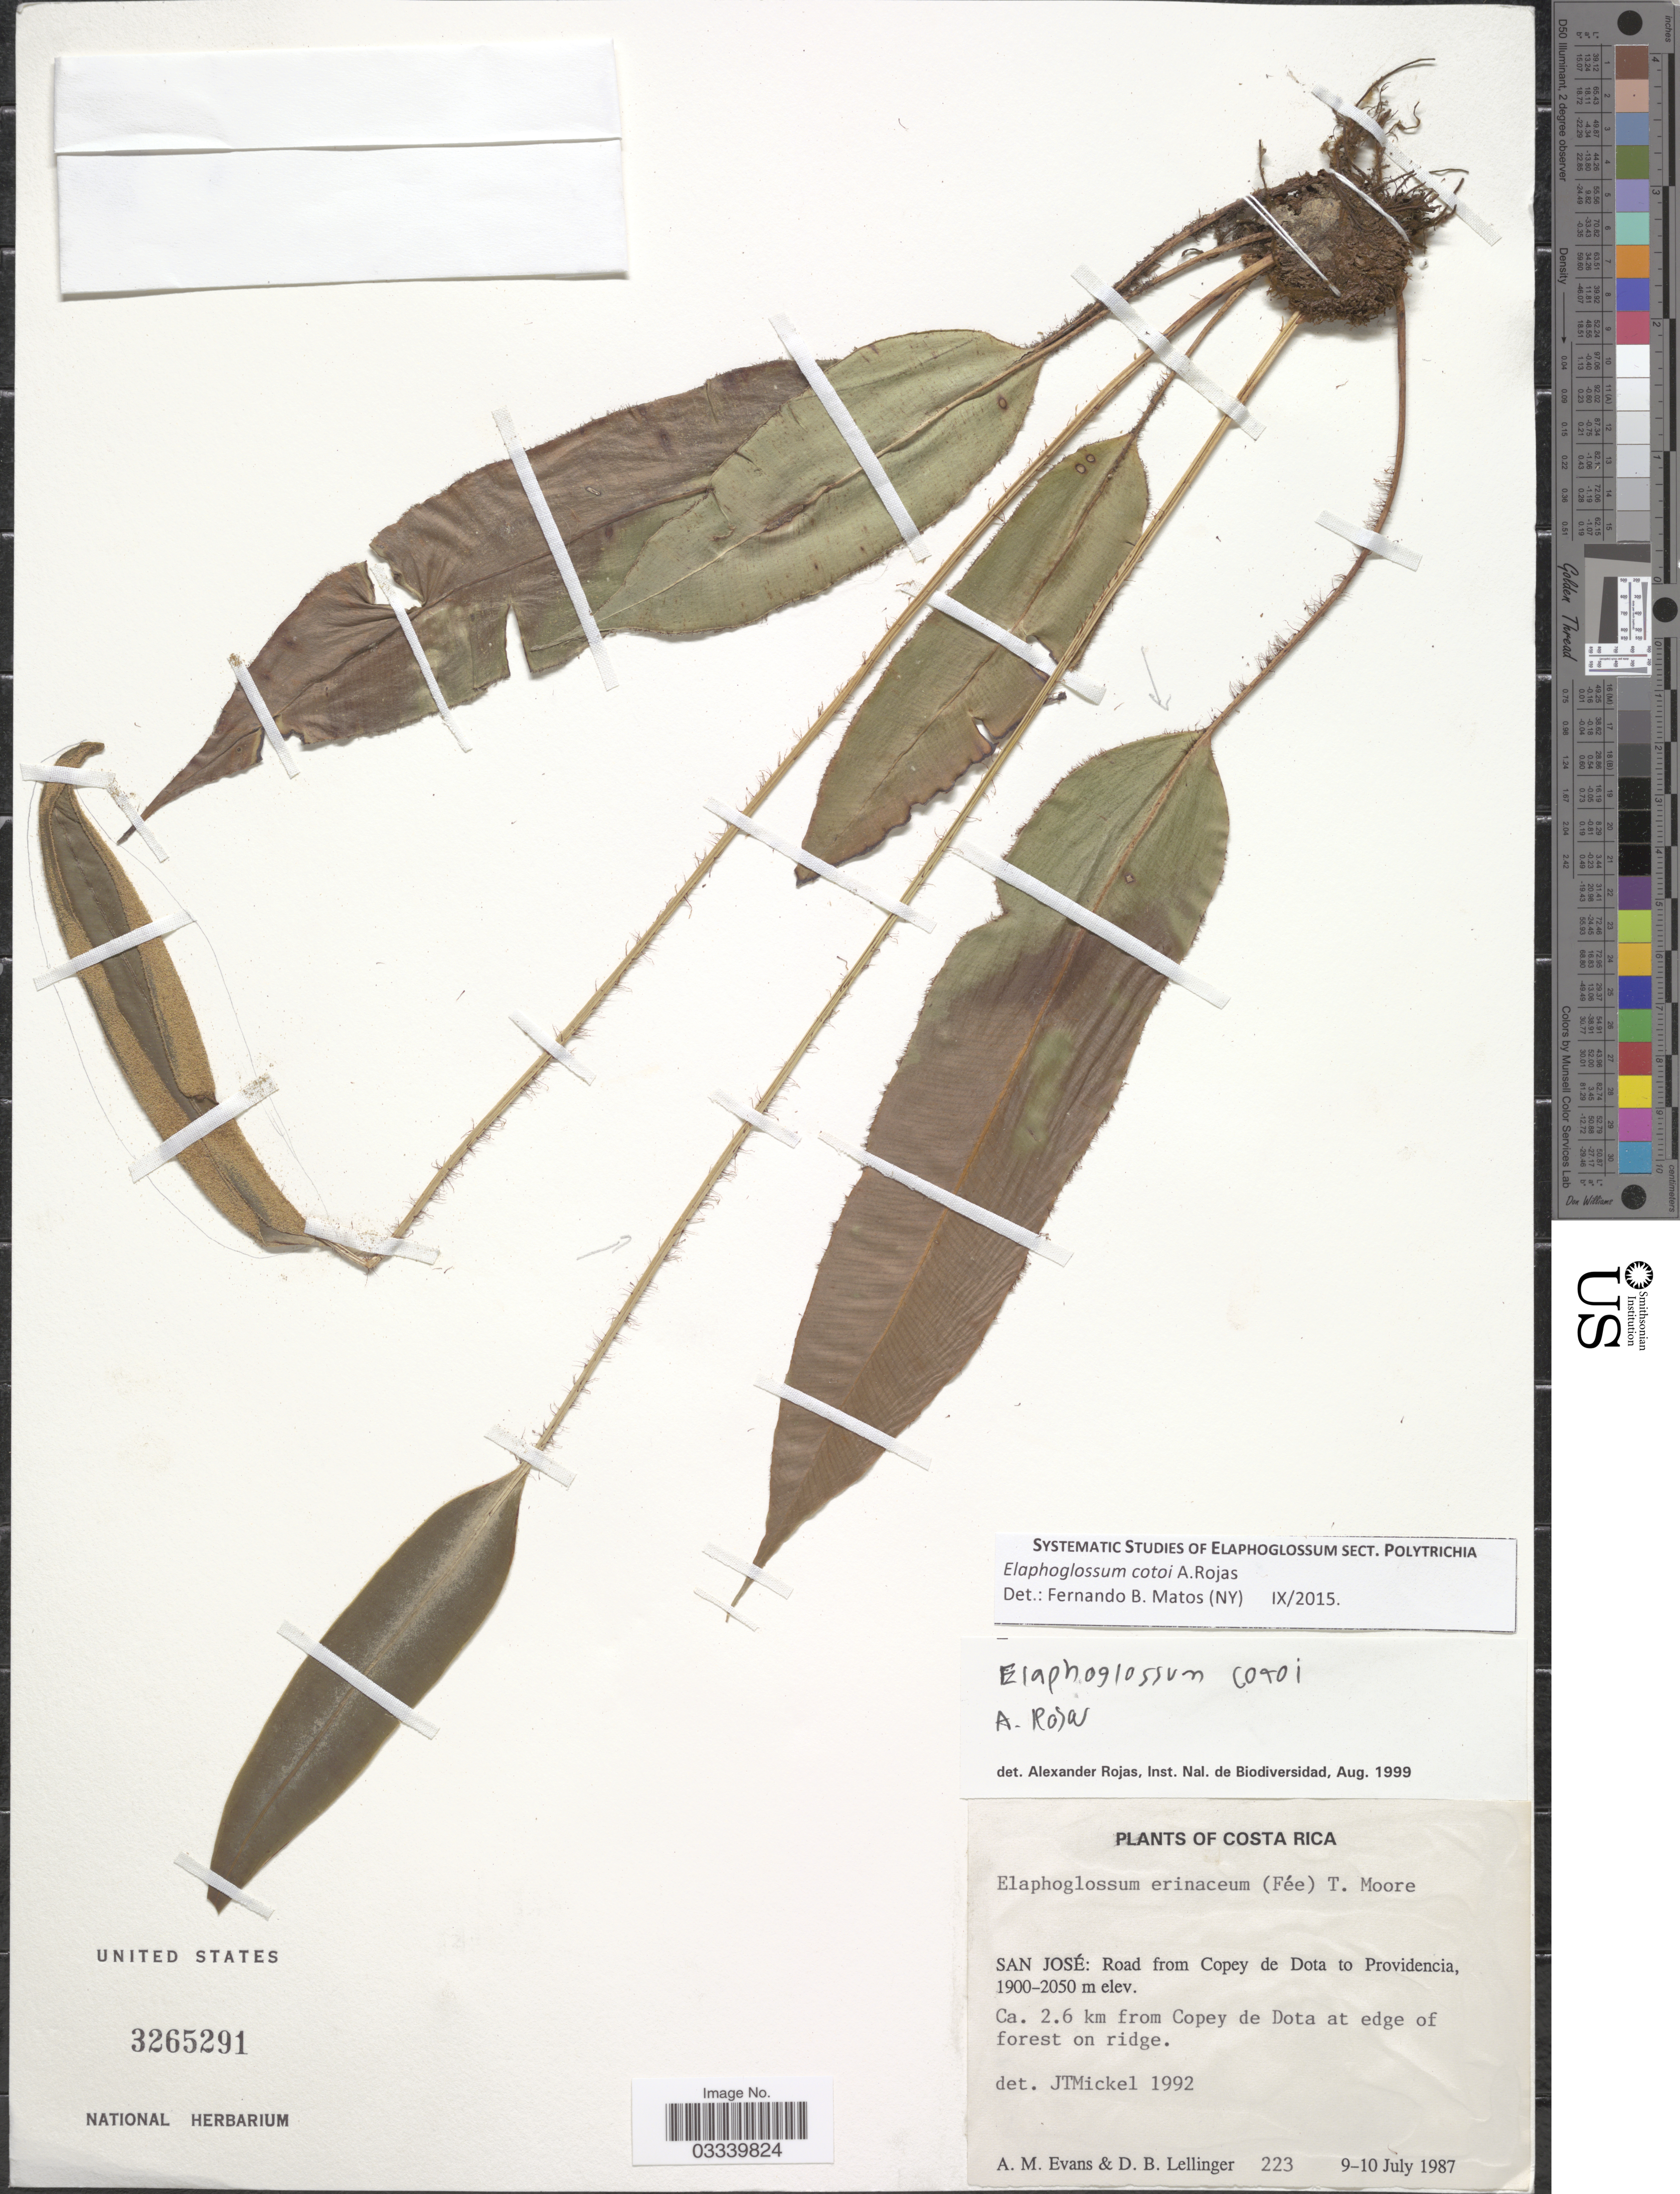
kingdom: Plantae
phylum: Tracheophyta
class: Polypodiopsida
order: Polypodiales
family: Dryopteridaceae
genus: Elaphoglossum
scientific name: Elaphoglossum cotoi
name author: A. Rojas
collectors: A. M. Evans & D. B. Lellinger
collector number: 223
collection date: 1987-07-09/1987-07-10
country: Costa Rica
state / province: San José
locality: Road from Copey de Dota to Providencia. Ca. 2.6 km from Copey de Dota at edge of forest on ridge.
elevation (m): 1900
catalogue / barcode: US 3265291